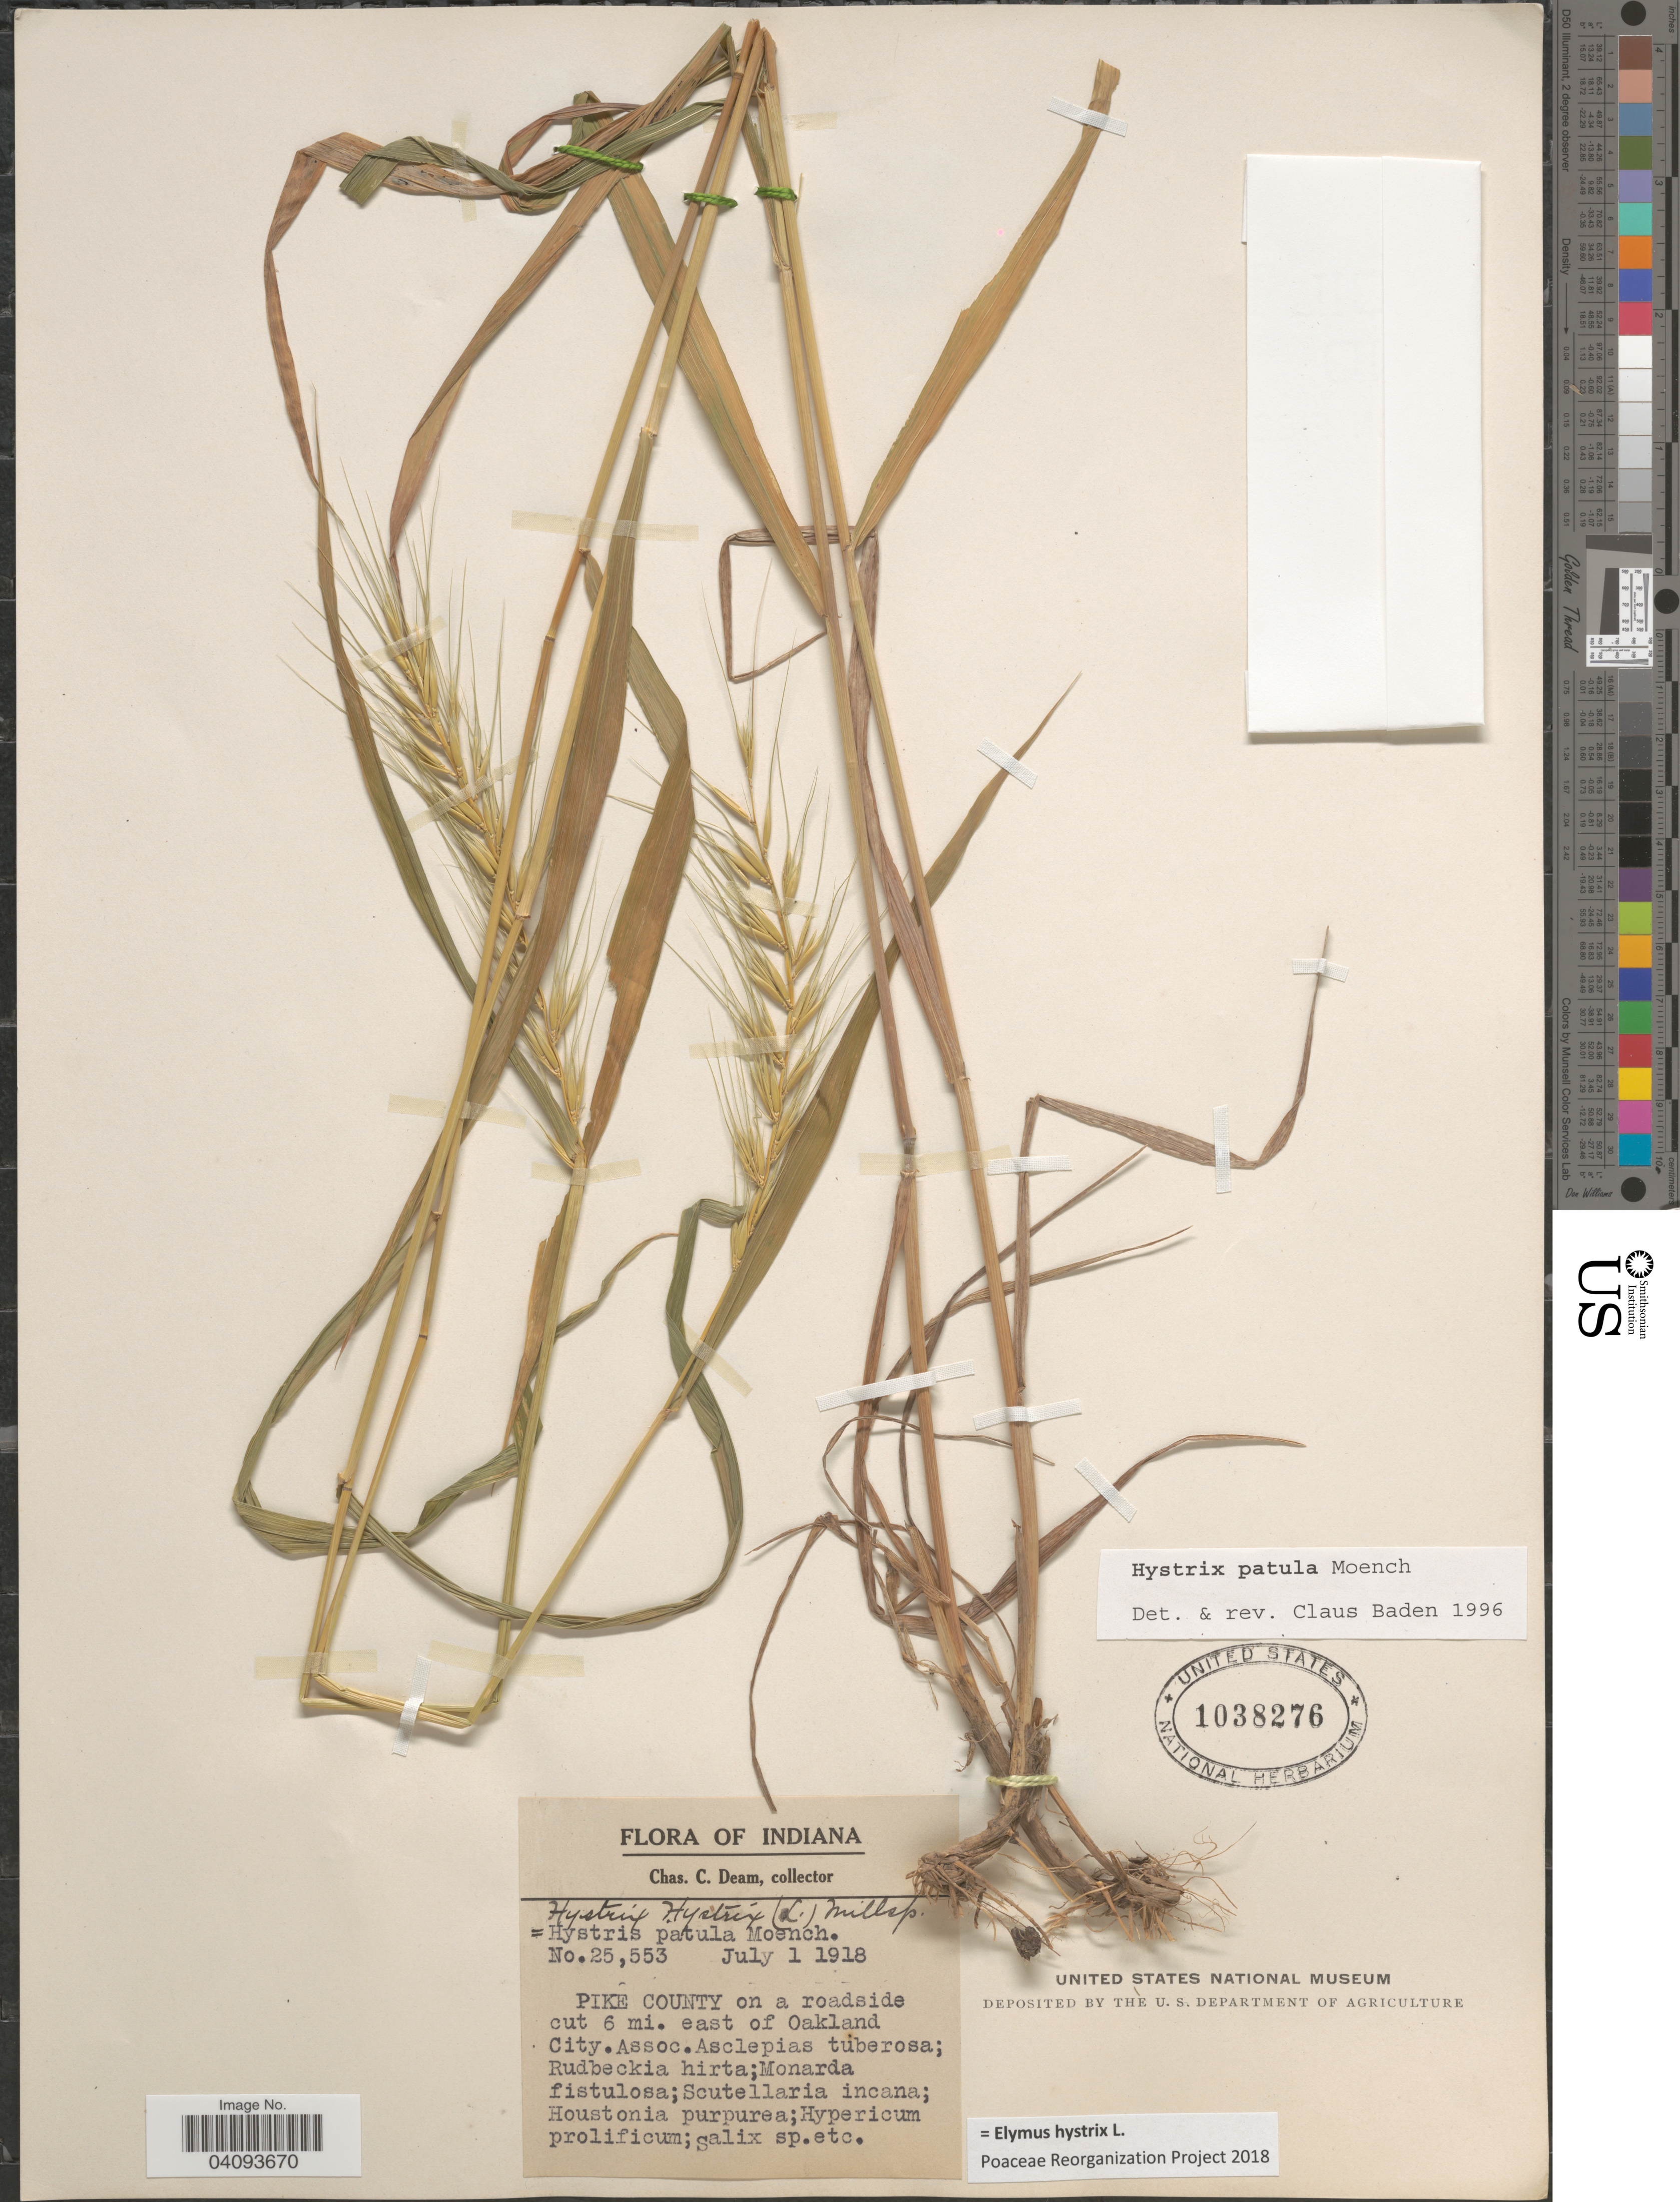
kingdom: Plantae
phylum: Tracheophyta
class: Liliopsida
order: Poales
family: Poaceae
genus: Elymus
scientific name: Elymus hystrix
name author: L.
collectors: C. C. Deam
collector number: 25553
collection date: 1918-07-01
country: United States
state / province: Indiana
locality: Pike County on a roadside cut 6 mi. east of Oakland City.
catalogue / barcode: US 1038276